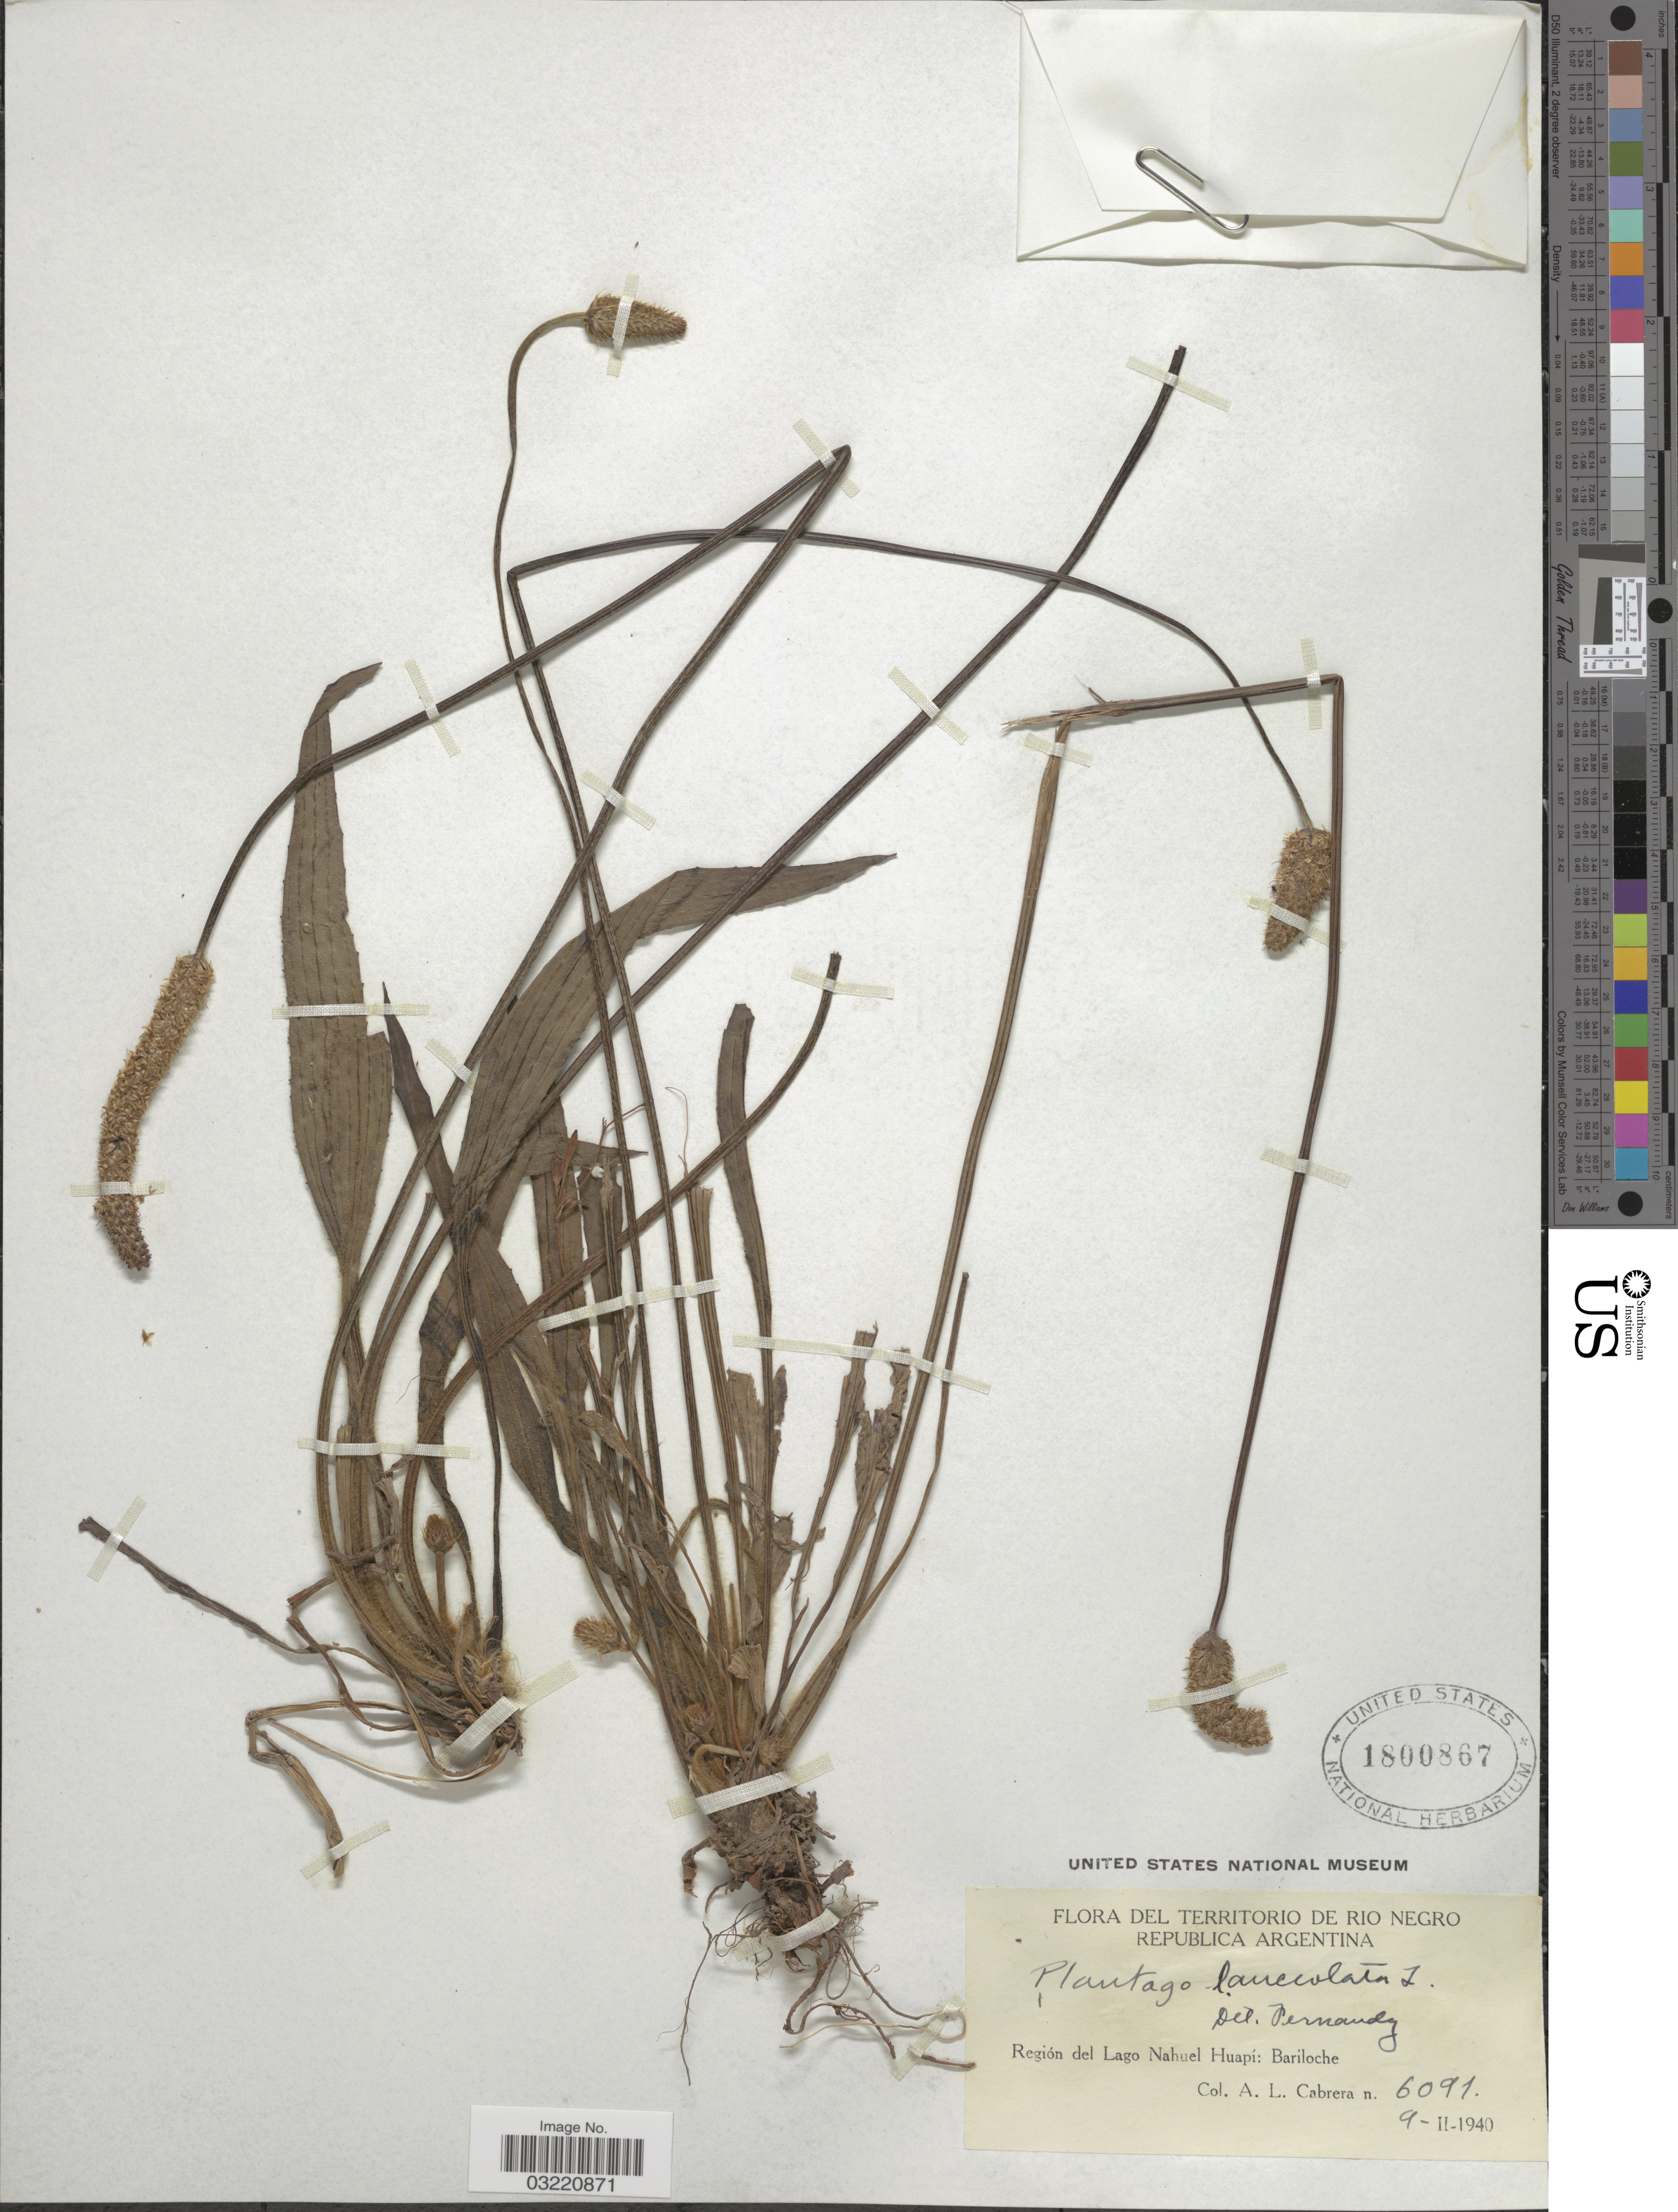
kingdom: Plantae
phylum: Tracheophyta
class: Magnoliopsida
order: Lamiales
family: Plantaginaceae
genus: Plantago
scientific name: Plantago lanceolata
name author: L.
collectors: A. L. Cabrera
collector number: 6091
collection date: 1940-02-09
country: Argentina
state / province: Rio Negro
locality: Región del Lago Nahuel Huapí: Bariloche.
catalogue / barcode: US 1800867